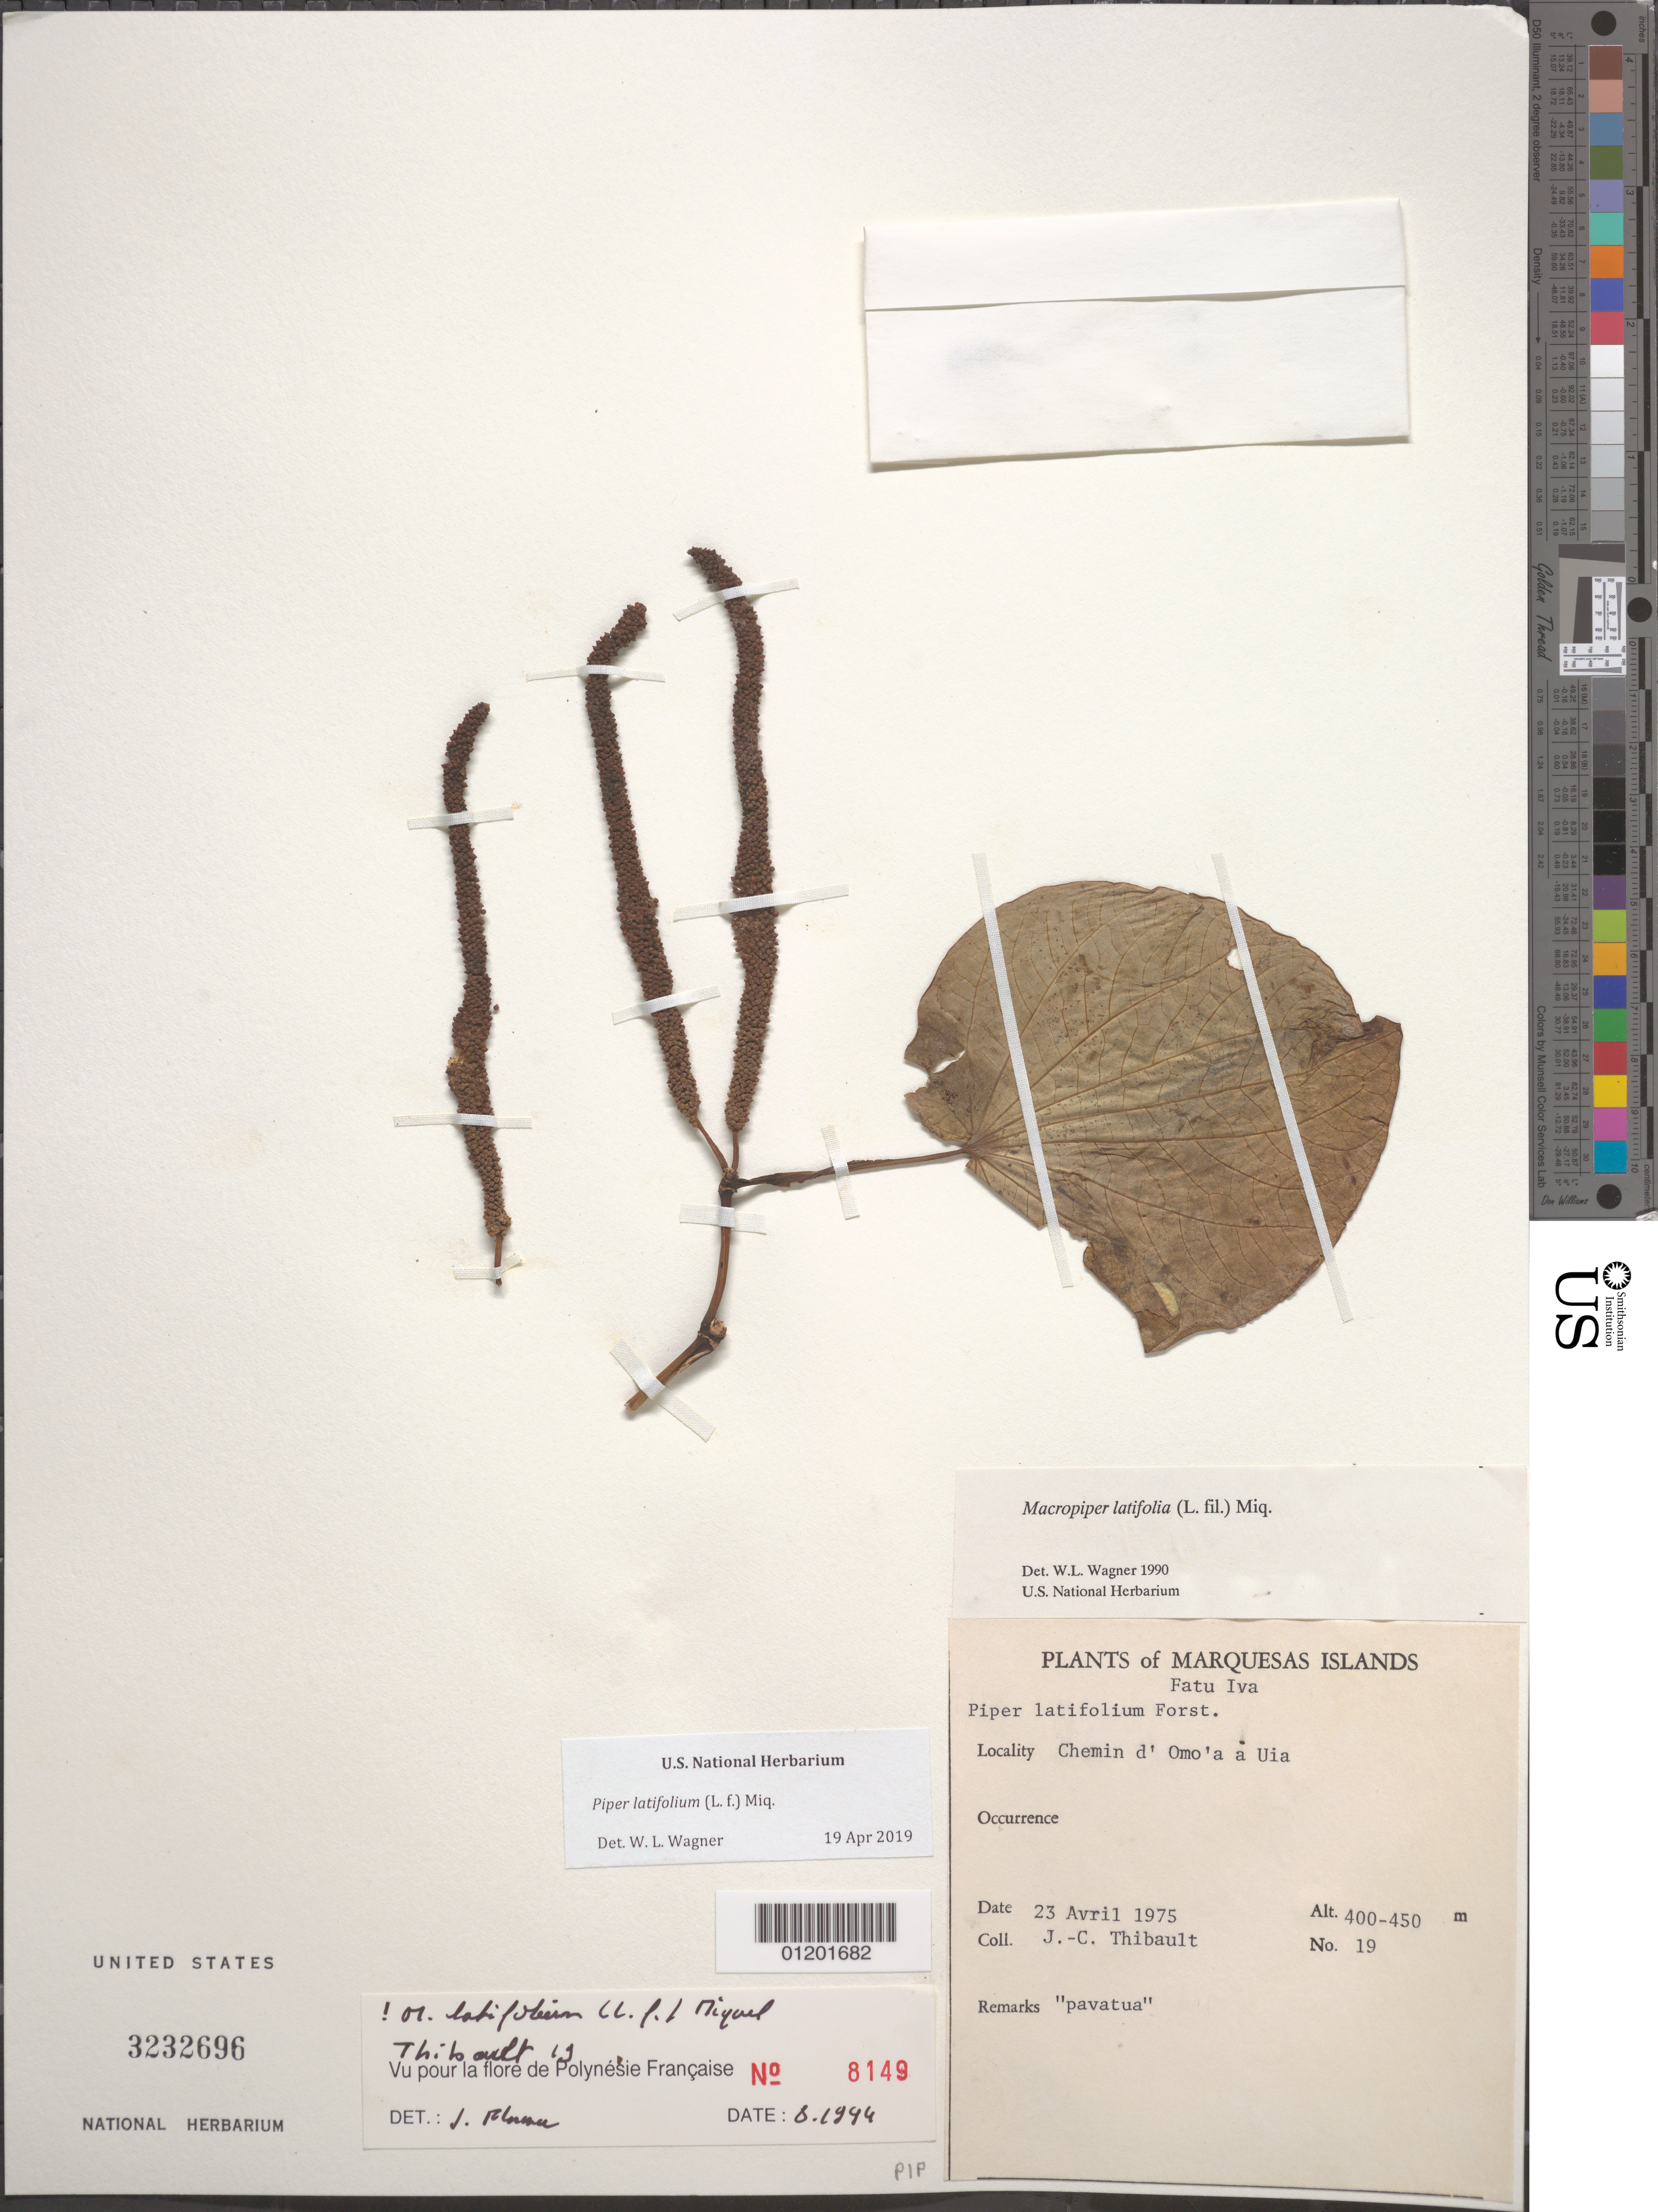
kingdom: Plantae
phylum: Tracheophyta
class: Magnoliopsida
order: Piperales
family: Piperaceae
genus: Piper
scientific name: Piper latifolium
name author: L. f.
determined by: Wagner, W. L., (BOT), Smithsonian Institution - National Museum of Natural History (UNITED STATES)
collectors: J. Thibault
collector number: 19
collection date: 1975-04-23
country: French Polynesia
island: Fatu Hiva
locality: Chemin d'Omo'a à Ui'a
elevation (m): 400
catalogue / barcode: US 3232696